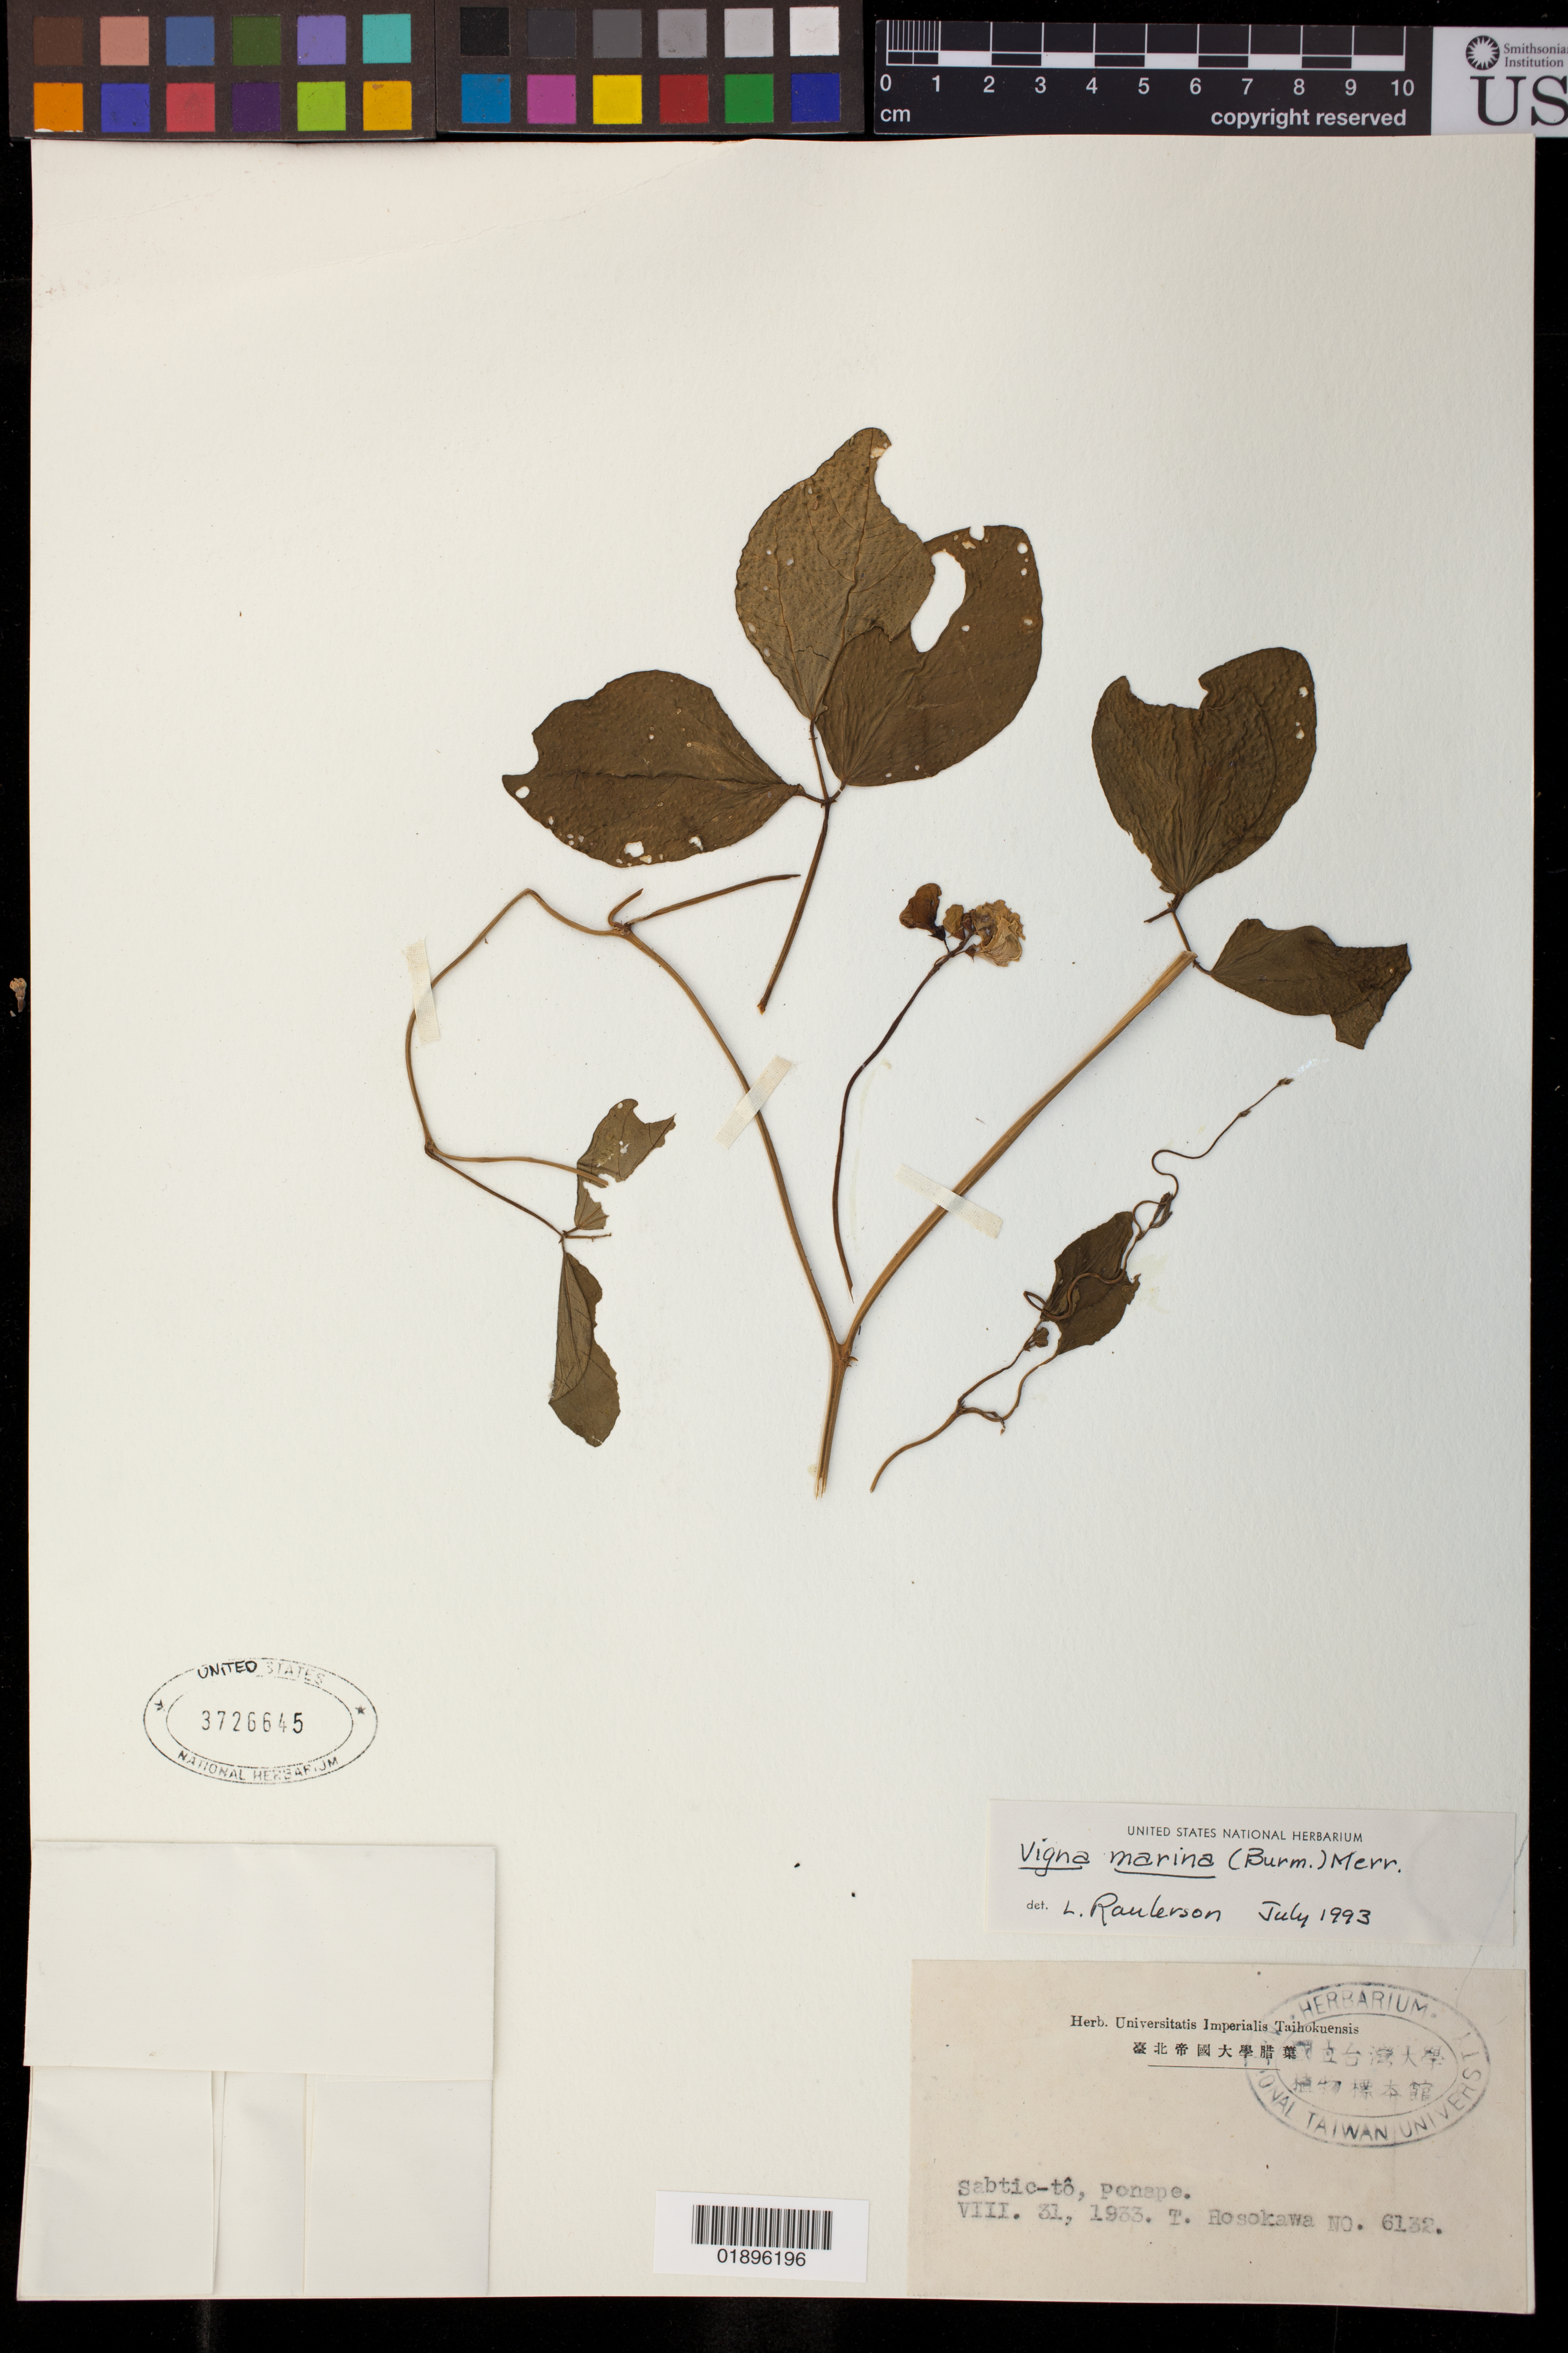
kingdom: Plantae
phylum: Tracheophyta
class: Magnoliopsida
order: Fabales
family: Fabaceae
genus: Vigna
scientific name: Vigna marina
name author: (Burm.) Merr.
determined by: Raulerson, L.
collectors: T. Hosokawa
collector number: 6132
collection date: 1933-08-31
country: Micronesia, Federated States of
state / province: Pohnpei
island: Pohnpei [Ponape]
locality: Sabtic -to, Ponape.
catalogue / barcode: US 3726645